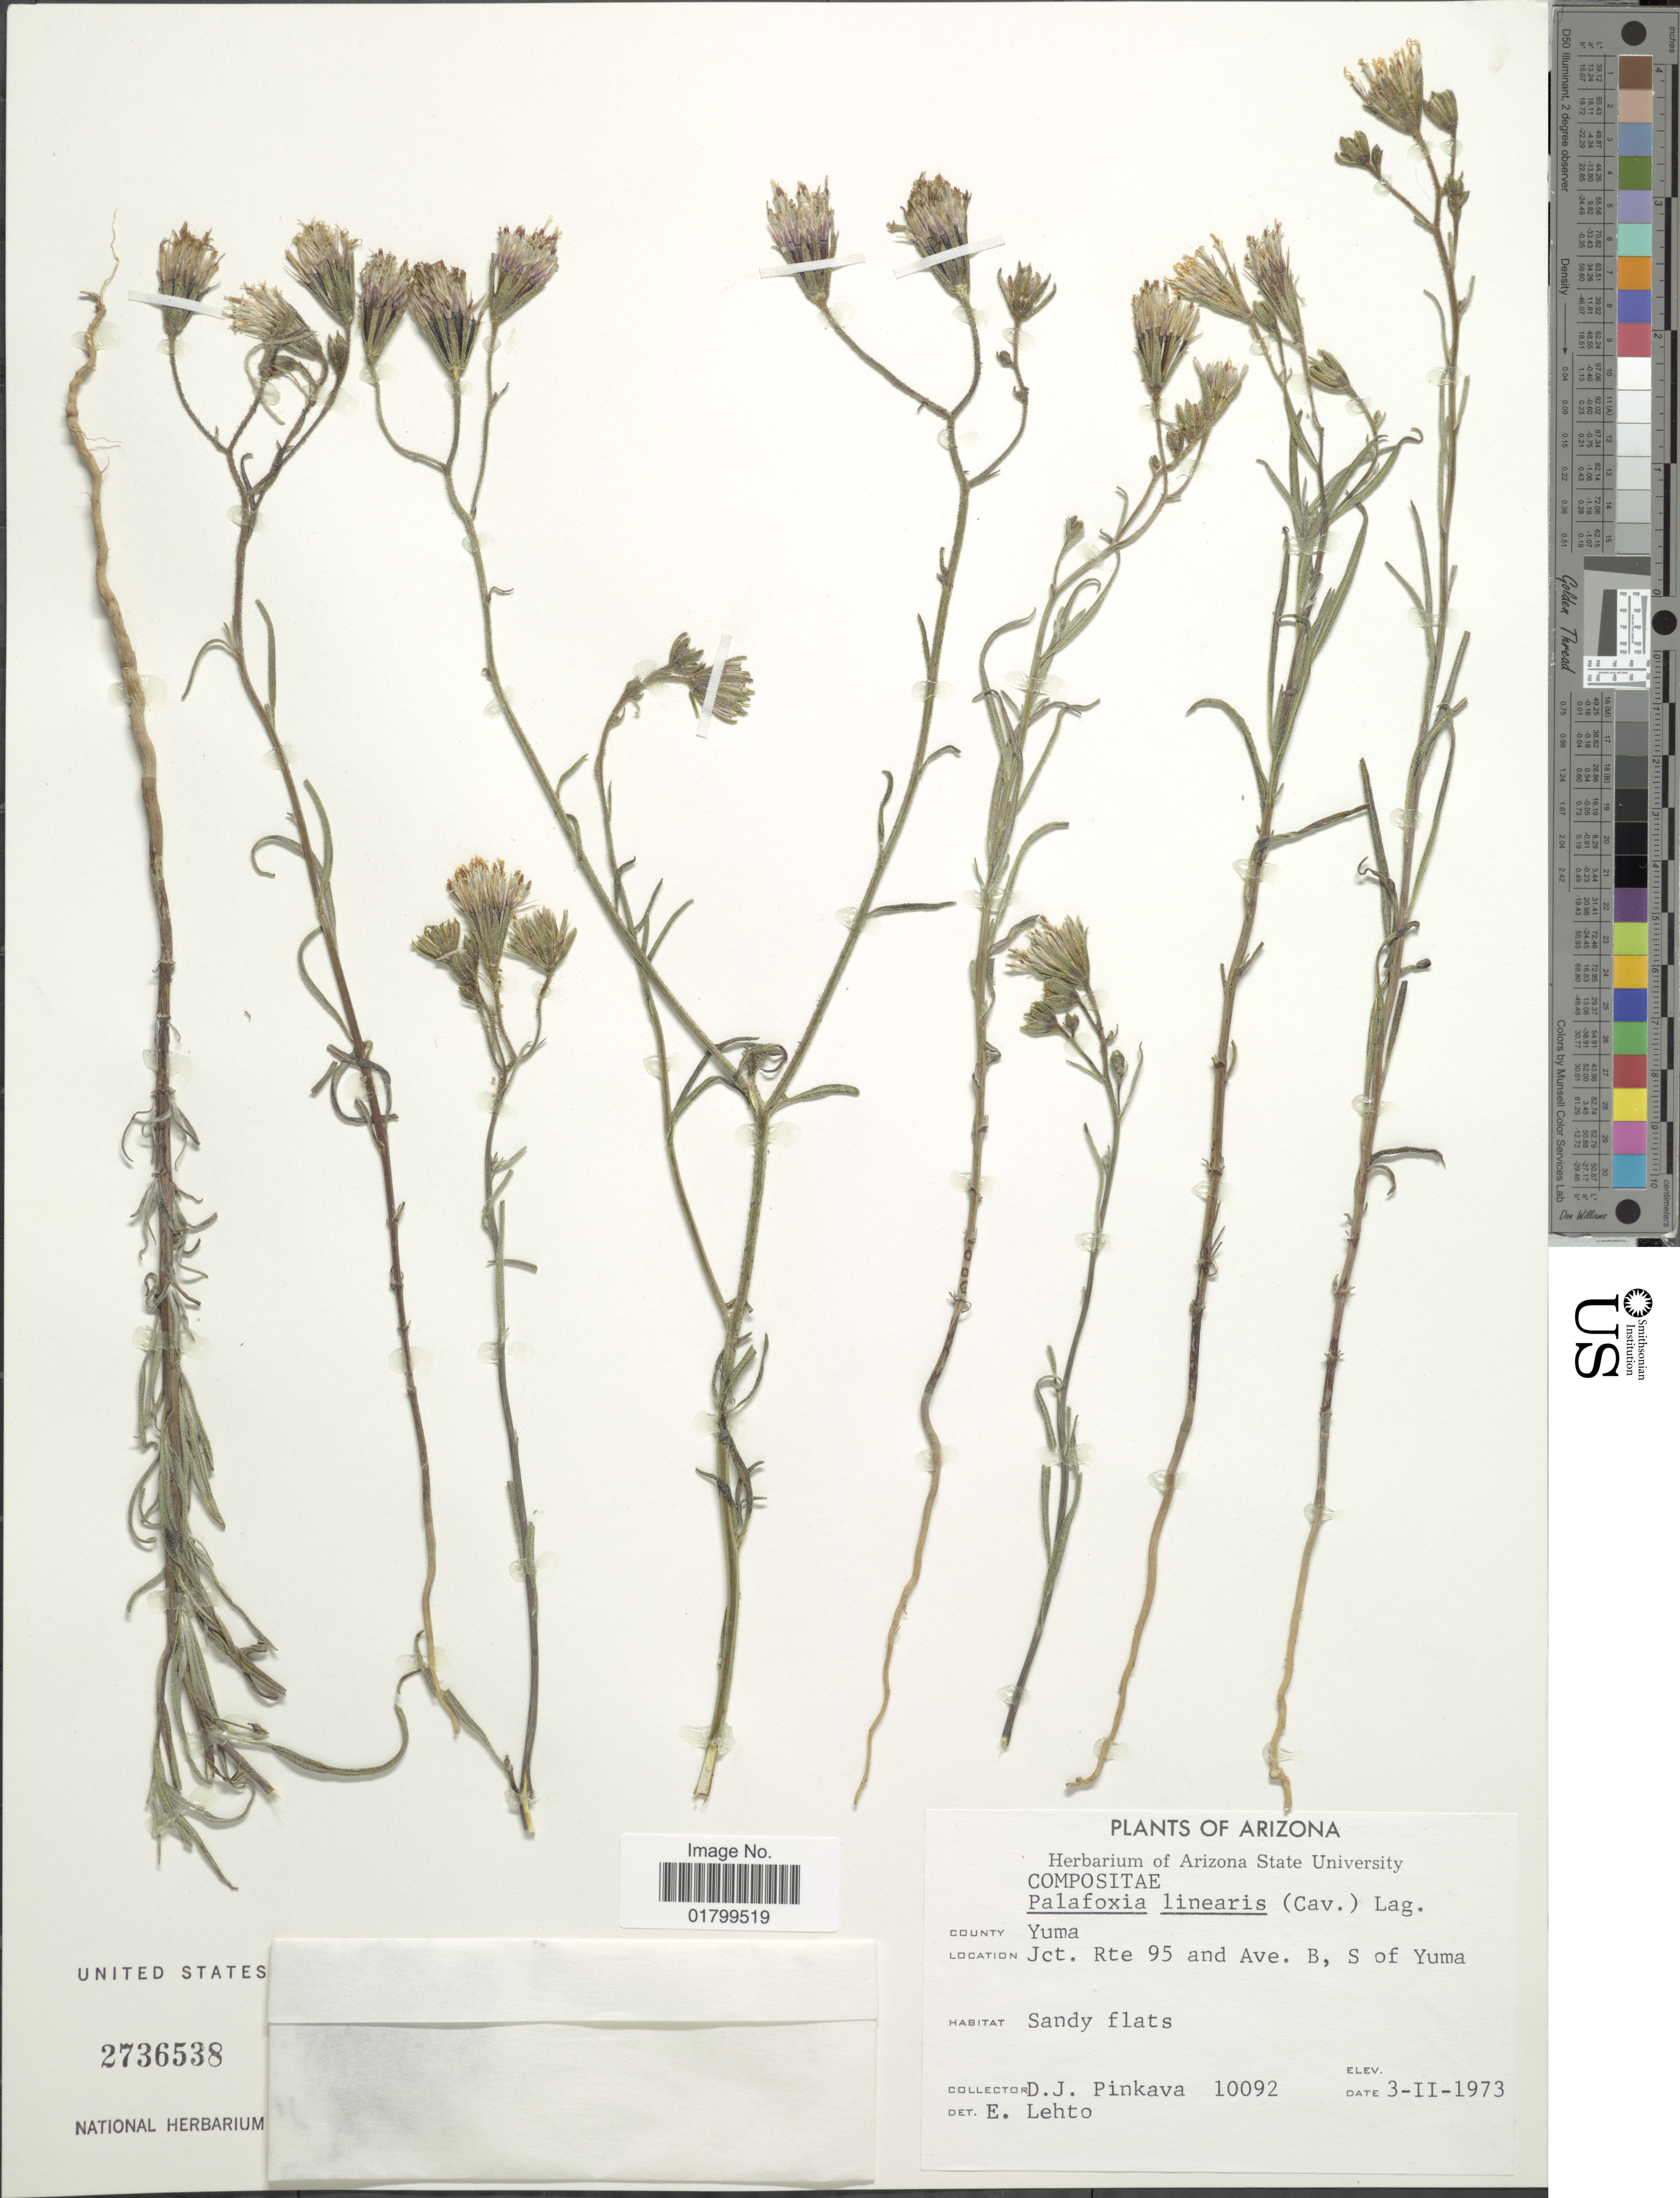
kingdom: Plantae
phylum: Tracheophyta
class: Magnoliopsida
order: Asterales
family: Asteraceae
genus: Palafoxia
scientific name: Palafoxia arida var. arida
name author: B.L. Turner & M.I. Morris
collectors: D. J. Pinkava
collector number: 10092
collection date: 1973-02-03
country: United States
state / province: Arizona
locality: County Yuma, Jct. Rte 95 and Ave. B, S of Yuma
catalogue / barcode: US 2736538